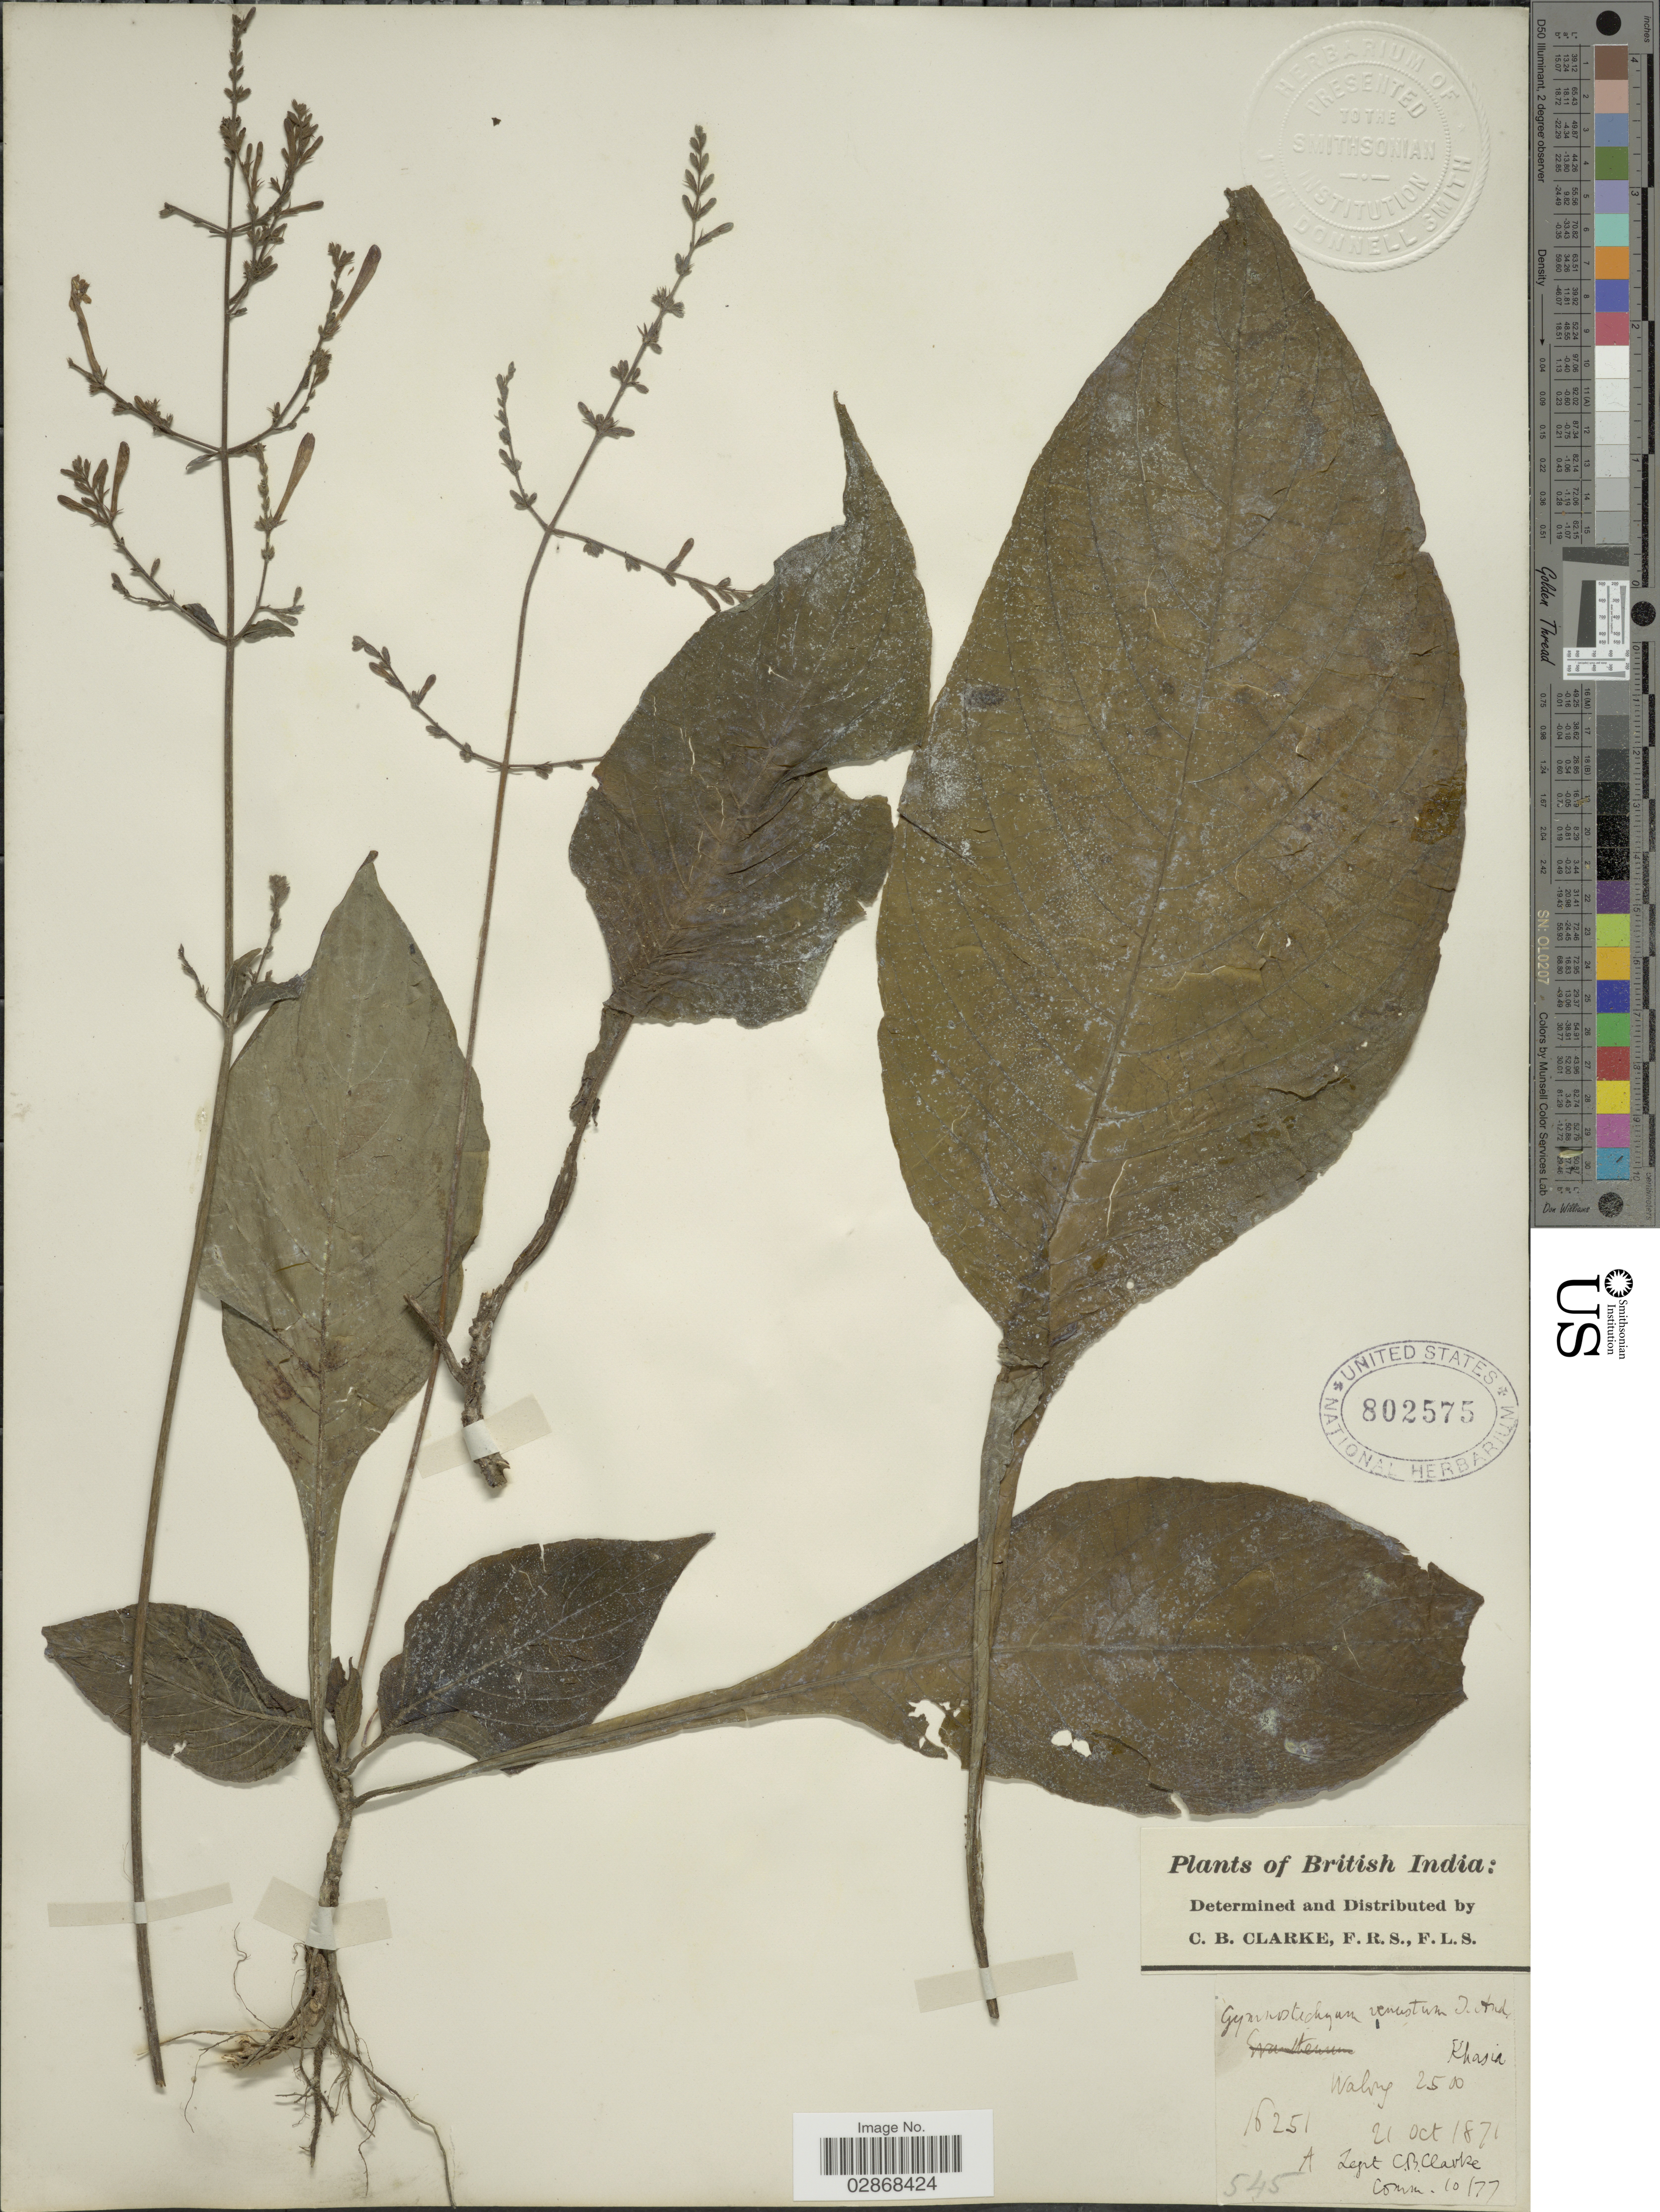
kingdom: Plantae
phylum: Tracheophyta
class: Magnoliopsida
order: Lamiales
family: Acanthaceae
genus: Gymnostachyum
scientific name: Gymnostachyum venustum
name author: (Wall.) T. Anderson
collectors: C. B. Clarke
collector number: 16251A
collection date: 1871-10-21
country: India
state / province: Meghalaya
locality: British India. Walry [interpreted]. Khasia.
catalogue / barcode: US 802575